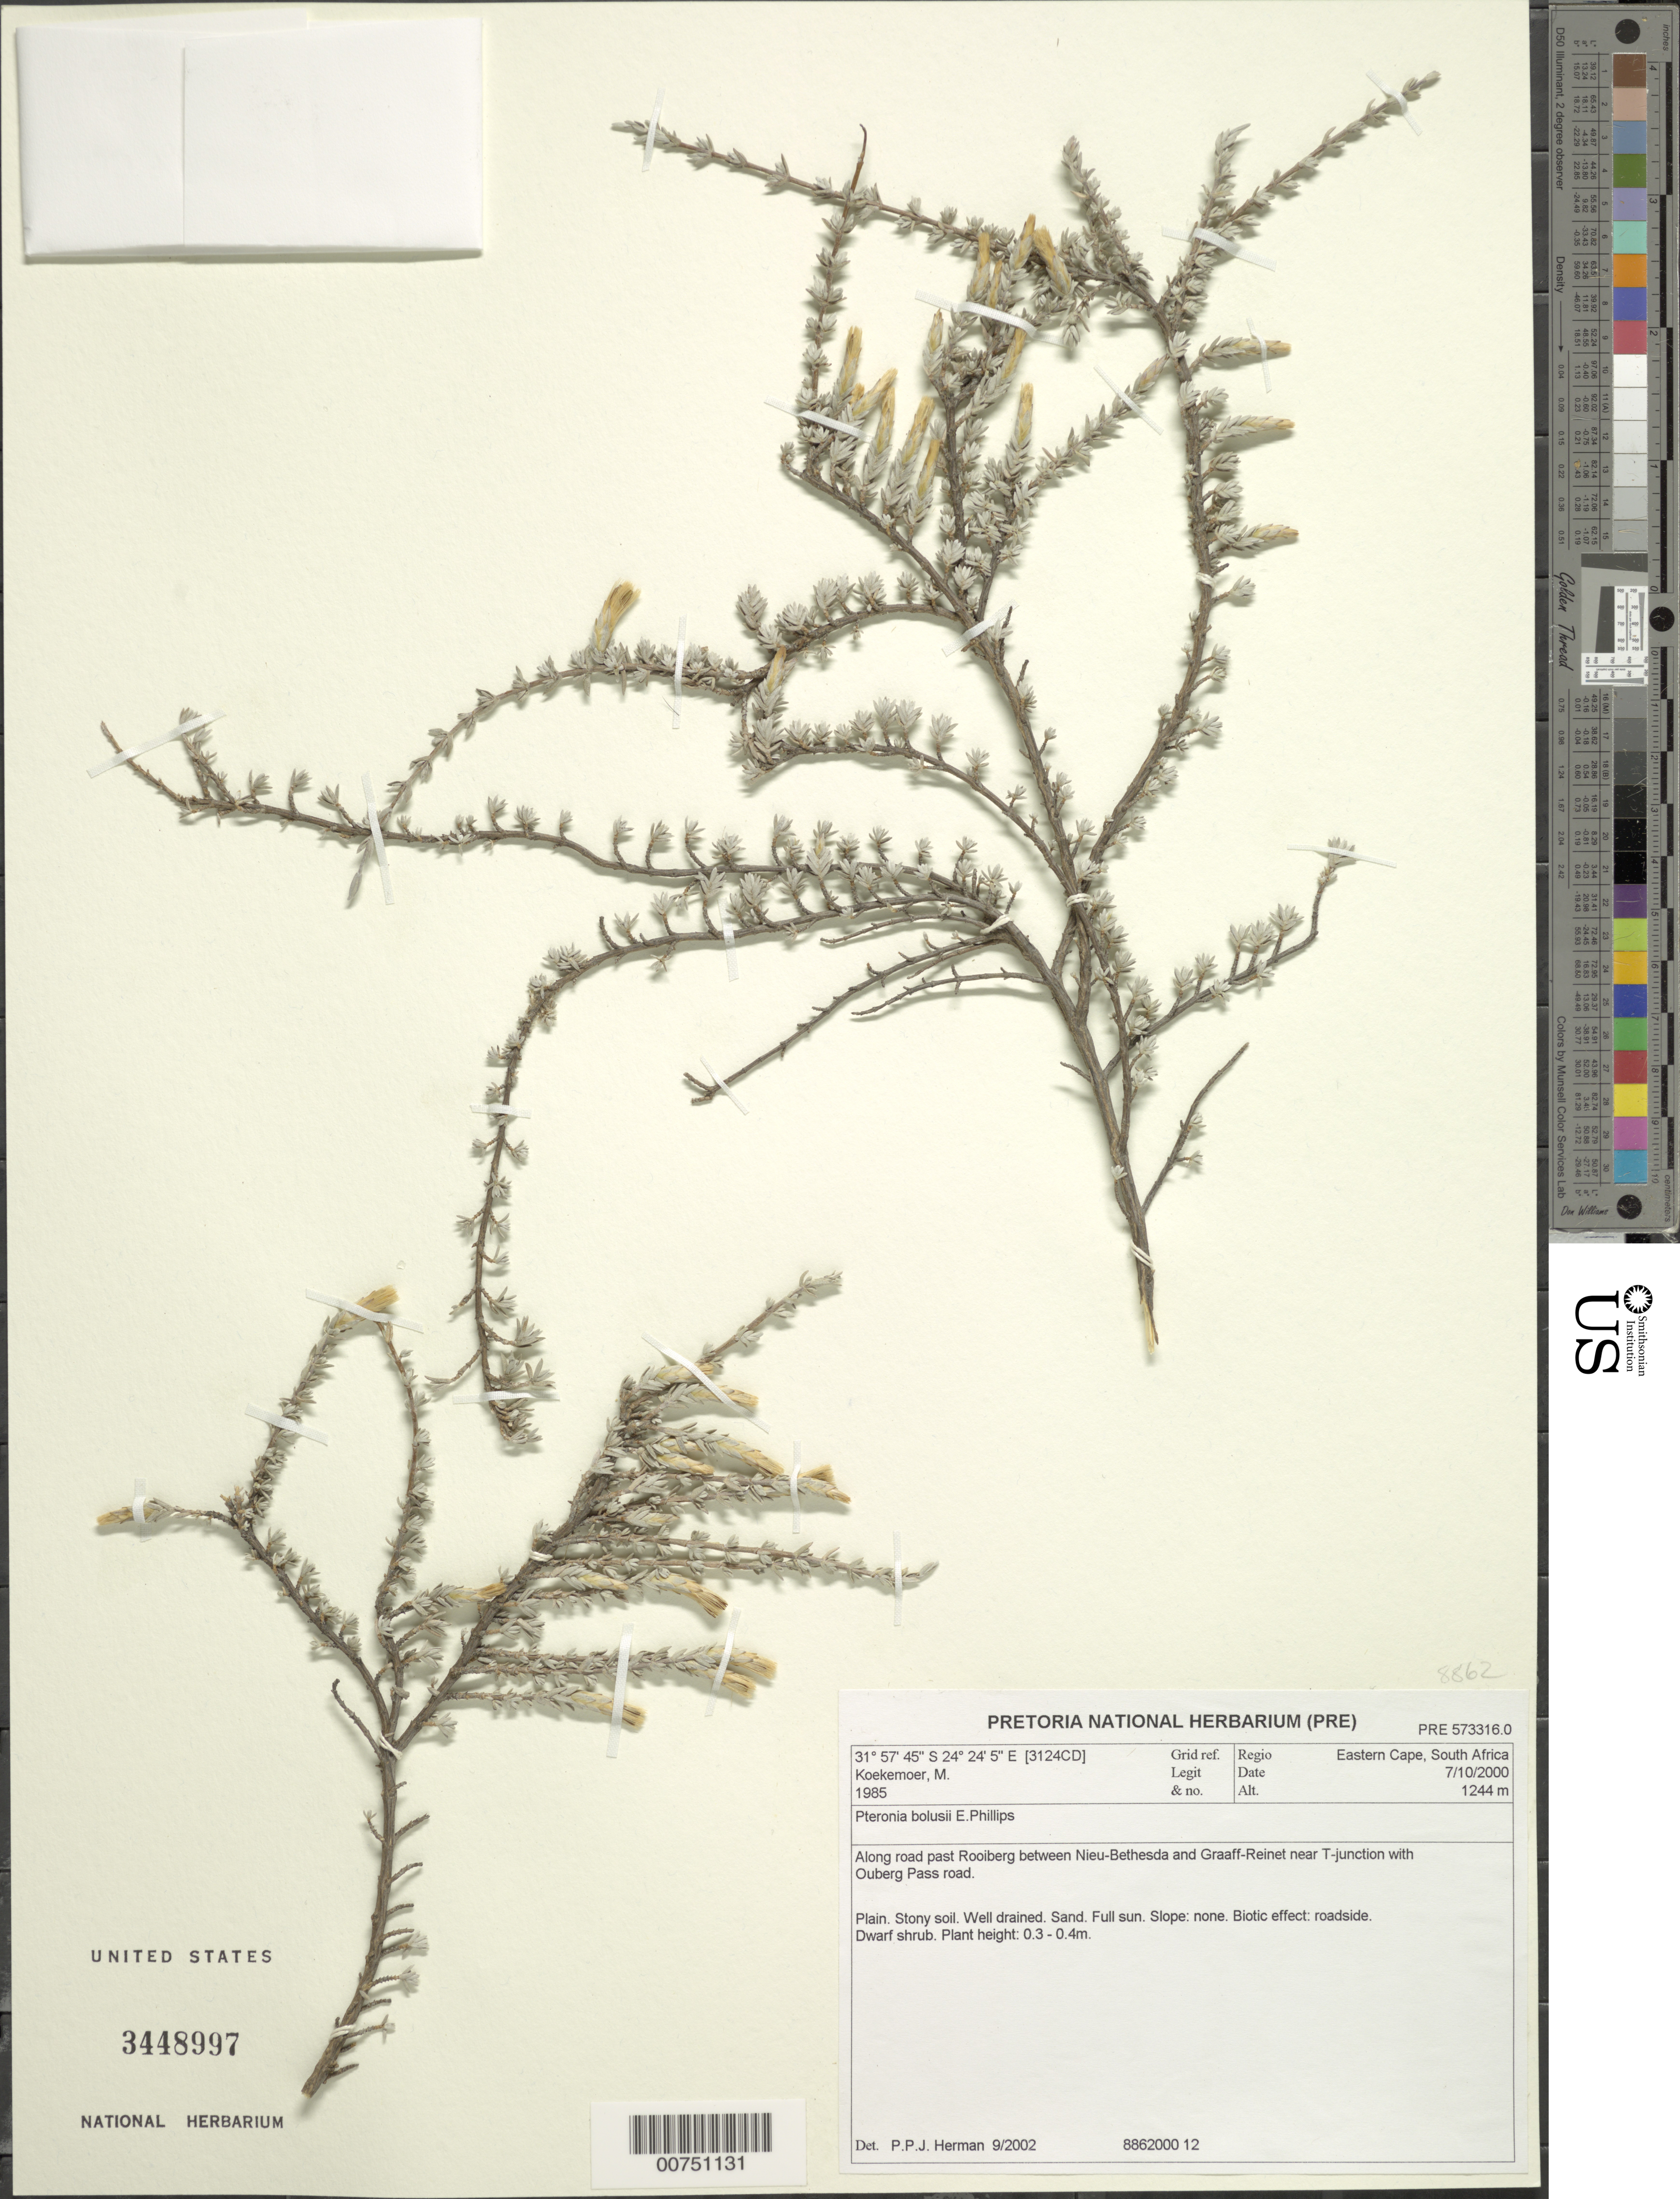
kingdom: Plantae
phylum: Tracheophyta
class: Magnoliopsida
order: Asterales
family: Asteraceae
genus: Pteronia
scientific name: Pteronia bolusii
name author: E. Phillips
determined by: Herman, P. P. J.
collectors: M. Koekemoer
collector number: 1985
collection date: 2000-10-07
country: South Africa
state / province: Eastern Cape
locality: Rooiberg, between Nieu-Bethesda and Graaff-Reinet, near T-junction with Ouberg Pass road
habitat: Plain; stony soil, well-drained, sand, full sun, roadside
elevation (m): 1244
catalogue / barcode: US 3448997